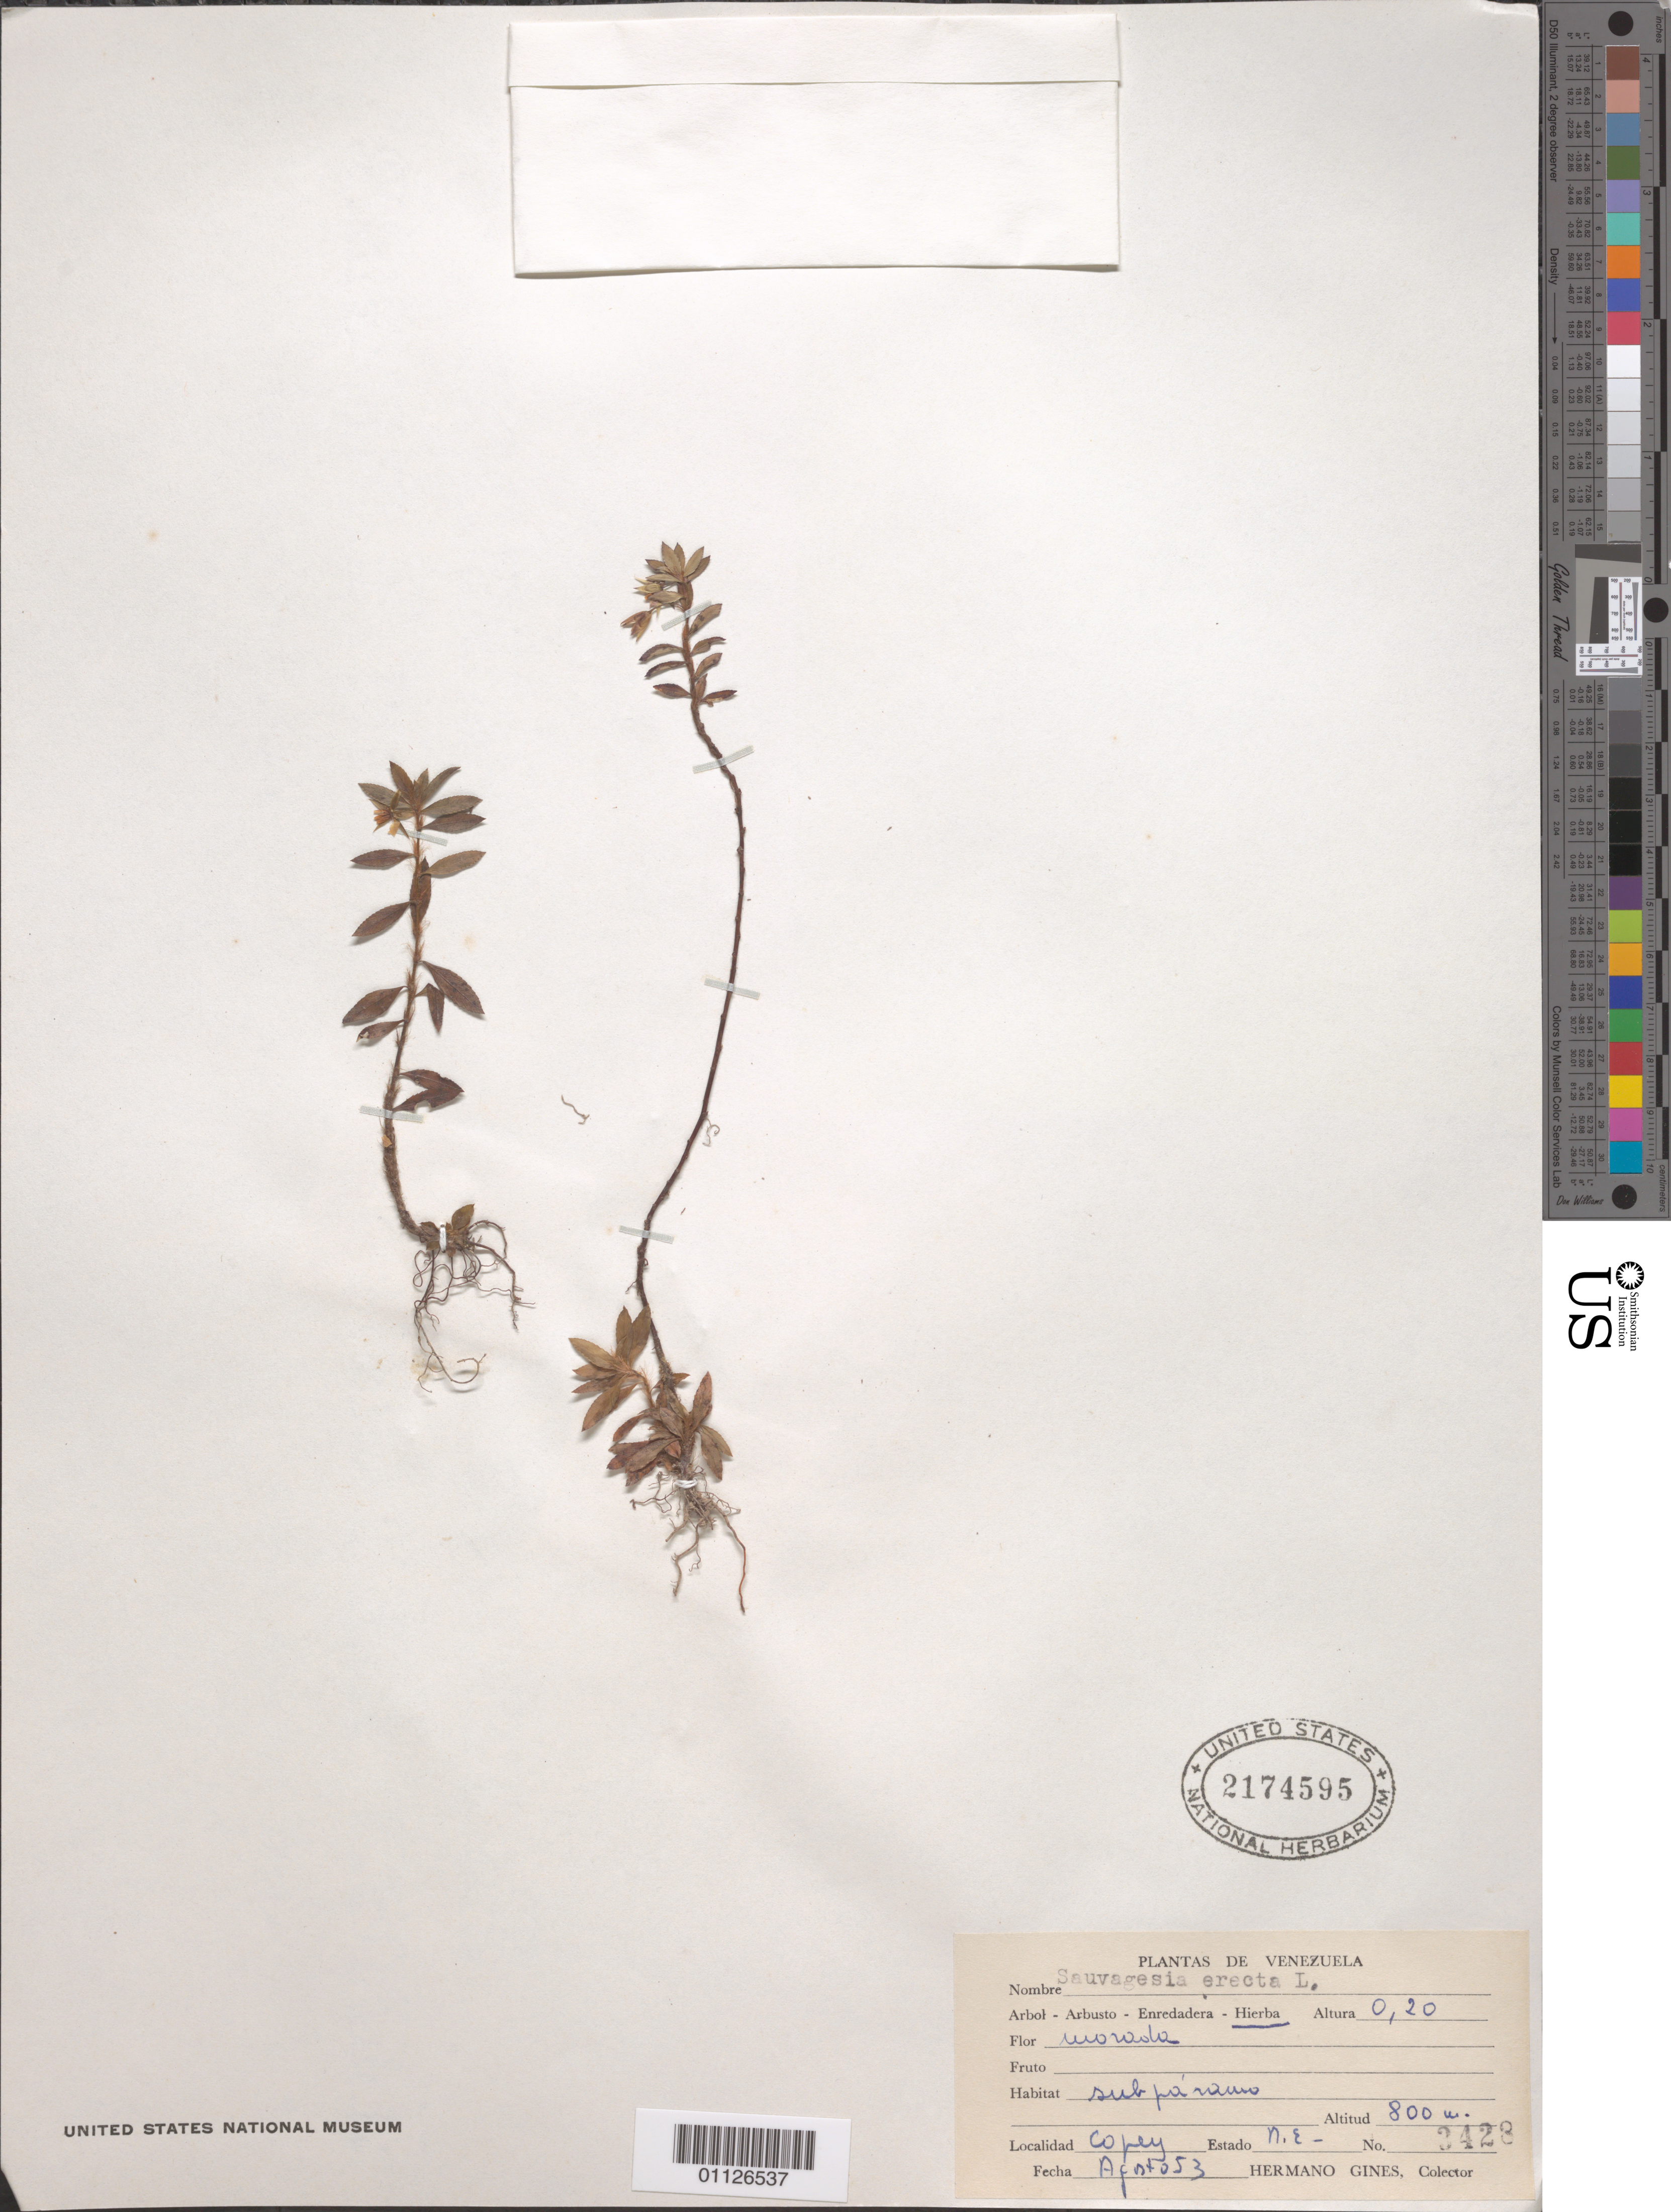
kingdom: Plantae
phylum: Tracheophyta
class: Magnoliopsida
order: Malpighiales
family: Ochnaceae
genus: Sauvagesia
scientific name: Sauvagesia erecta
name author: L.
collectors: Bro. Gines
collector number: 3428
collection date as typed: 01 Aug 1953 to 31 Aug 1953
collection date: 1953-08-01/1953-08-31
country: Venezuela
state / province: Nueva Esparta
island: Margarita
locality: Copey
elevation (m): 800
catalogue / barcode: US 2174595